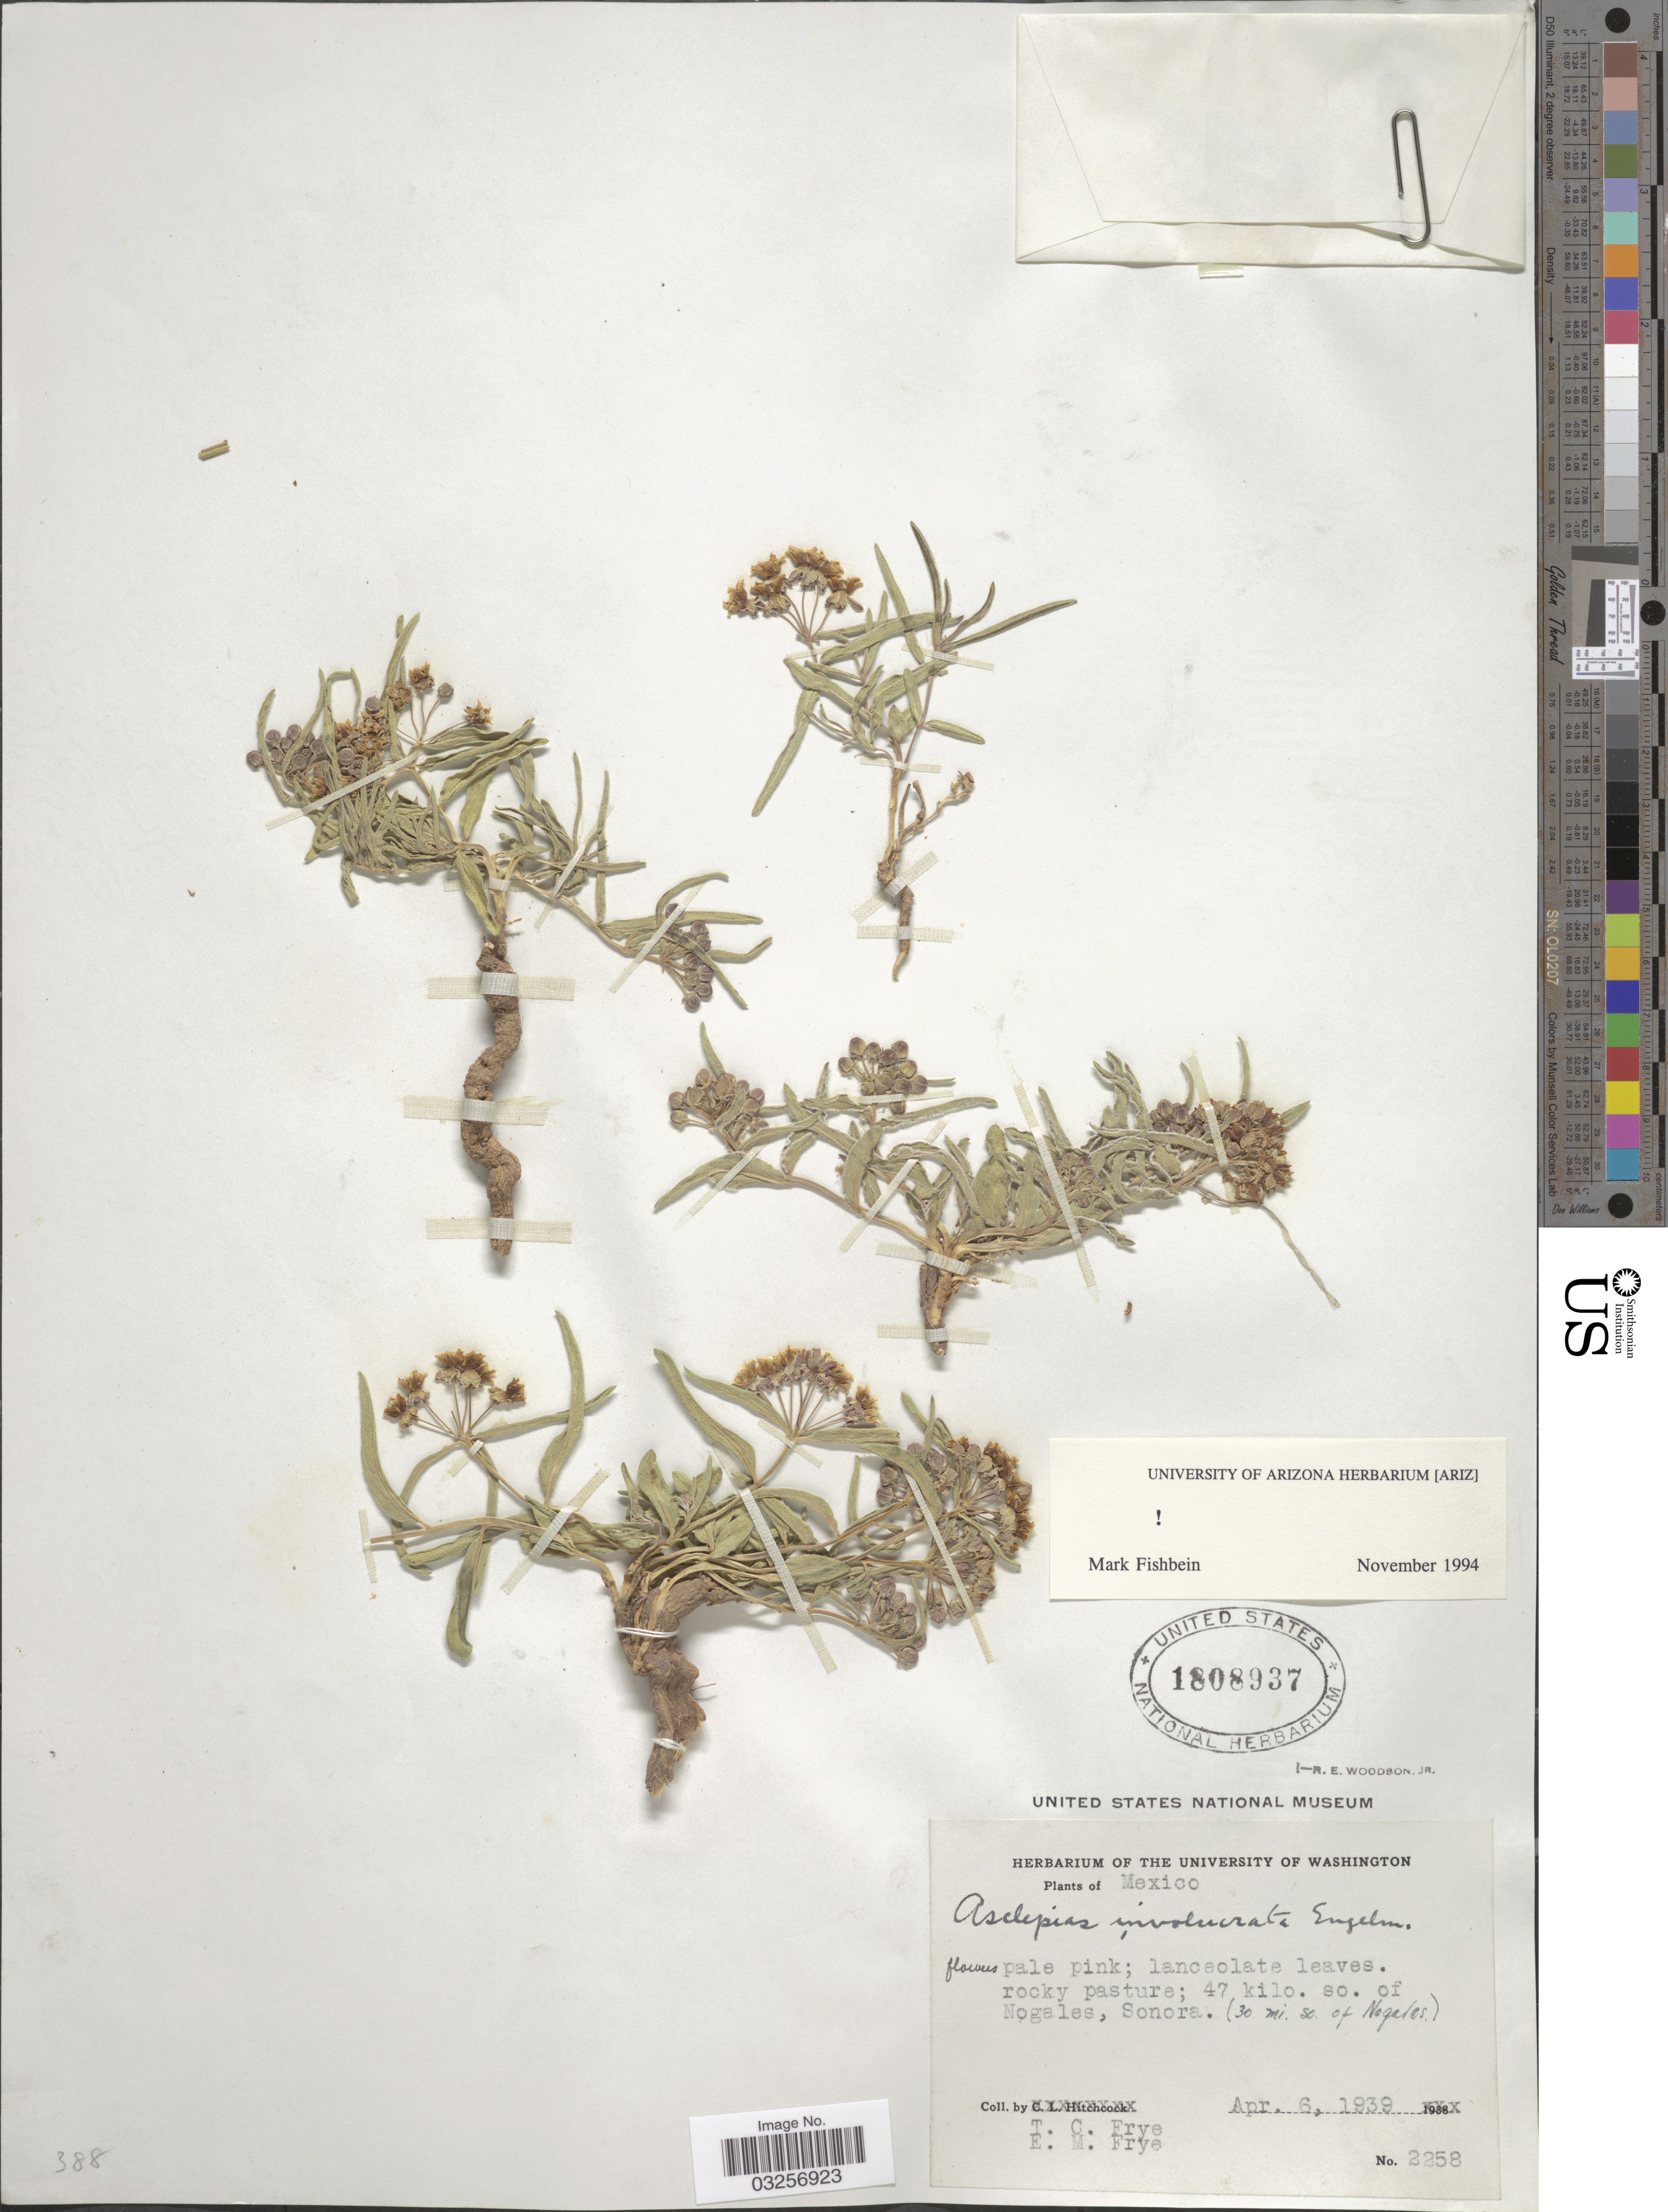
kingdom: Plantae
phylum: Tracheophyta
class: Magnoliopsida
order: Gentianales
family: Apocynaceae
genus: Asclepias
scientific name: Asclepias involucrata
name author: Engelm. ex Torr.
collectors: T. C. Frye & E. Frye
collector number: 2258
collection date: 1939-04-06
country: Mexico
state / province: Sonora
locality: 47 kilo. so. of Nogales, Sonora. (30 mi. so. of Nogales).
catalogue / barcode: US 1808937